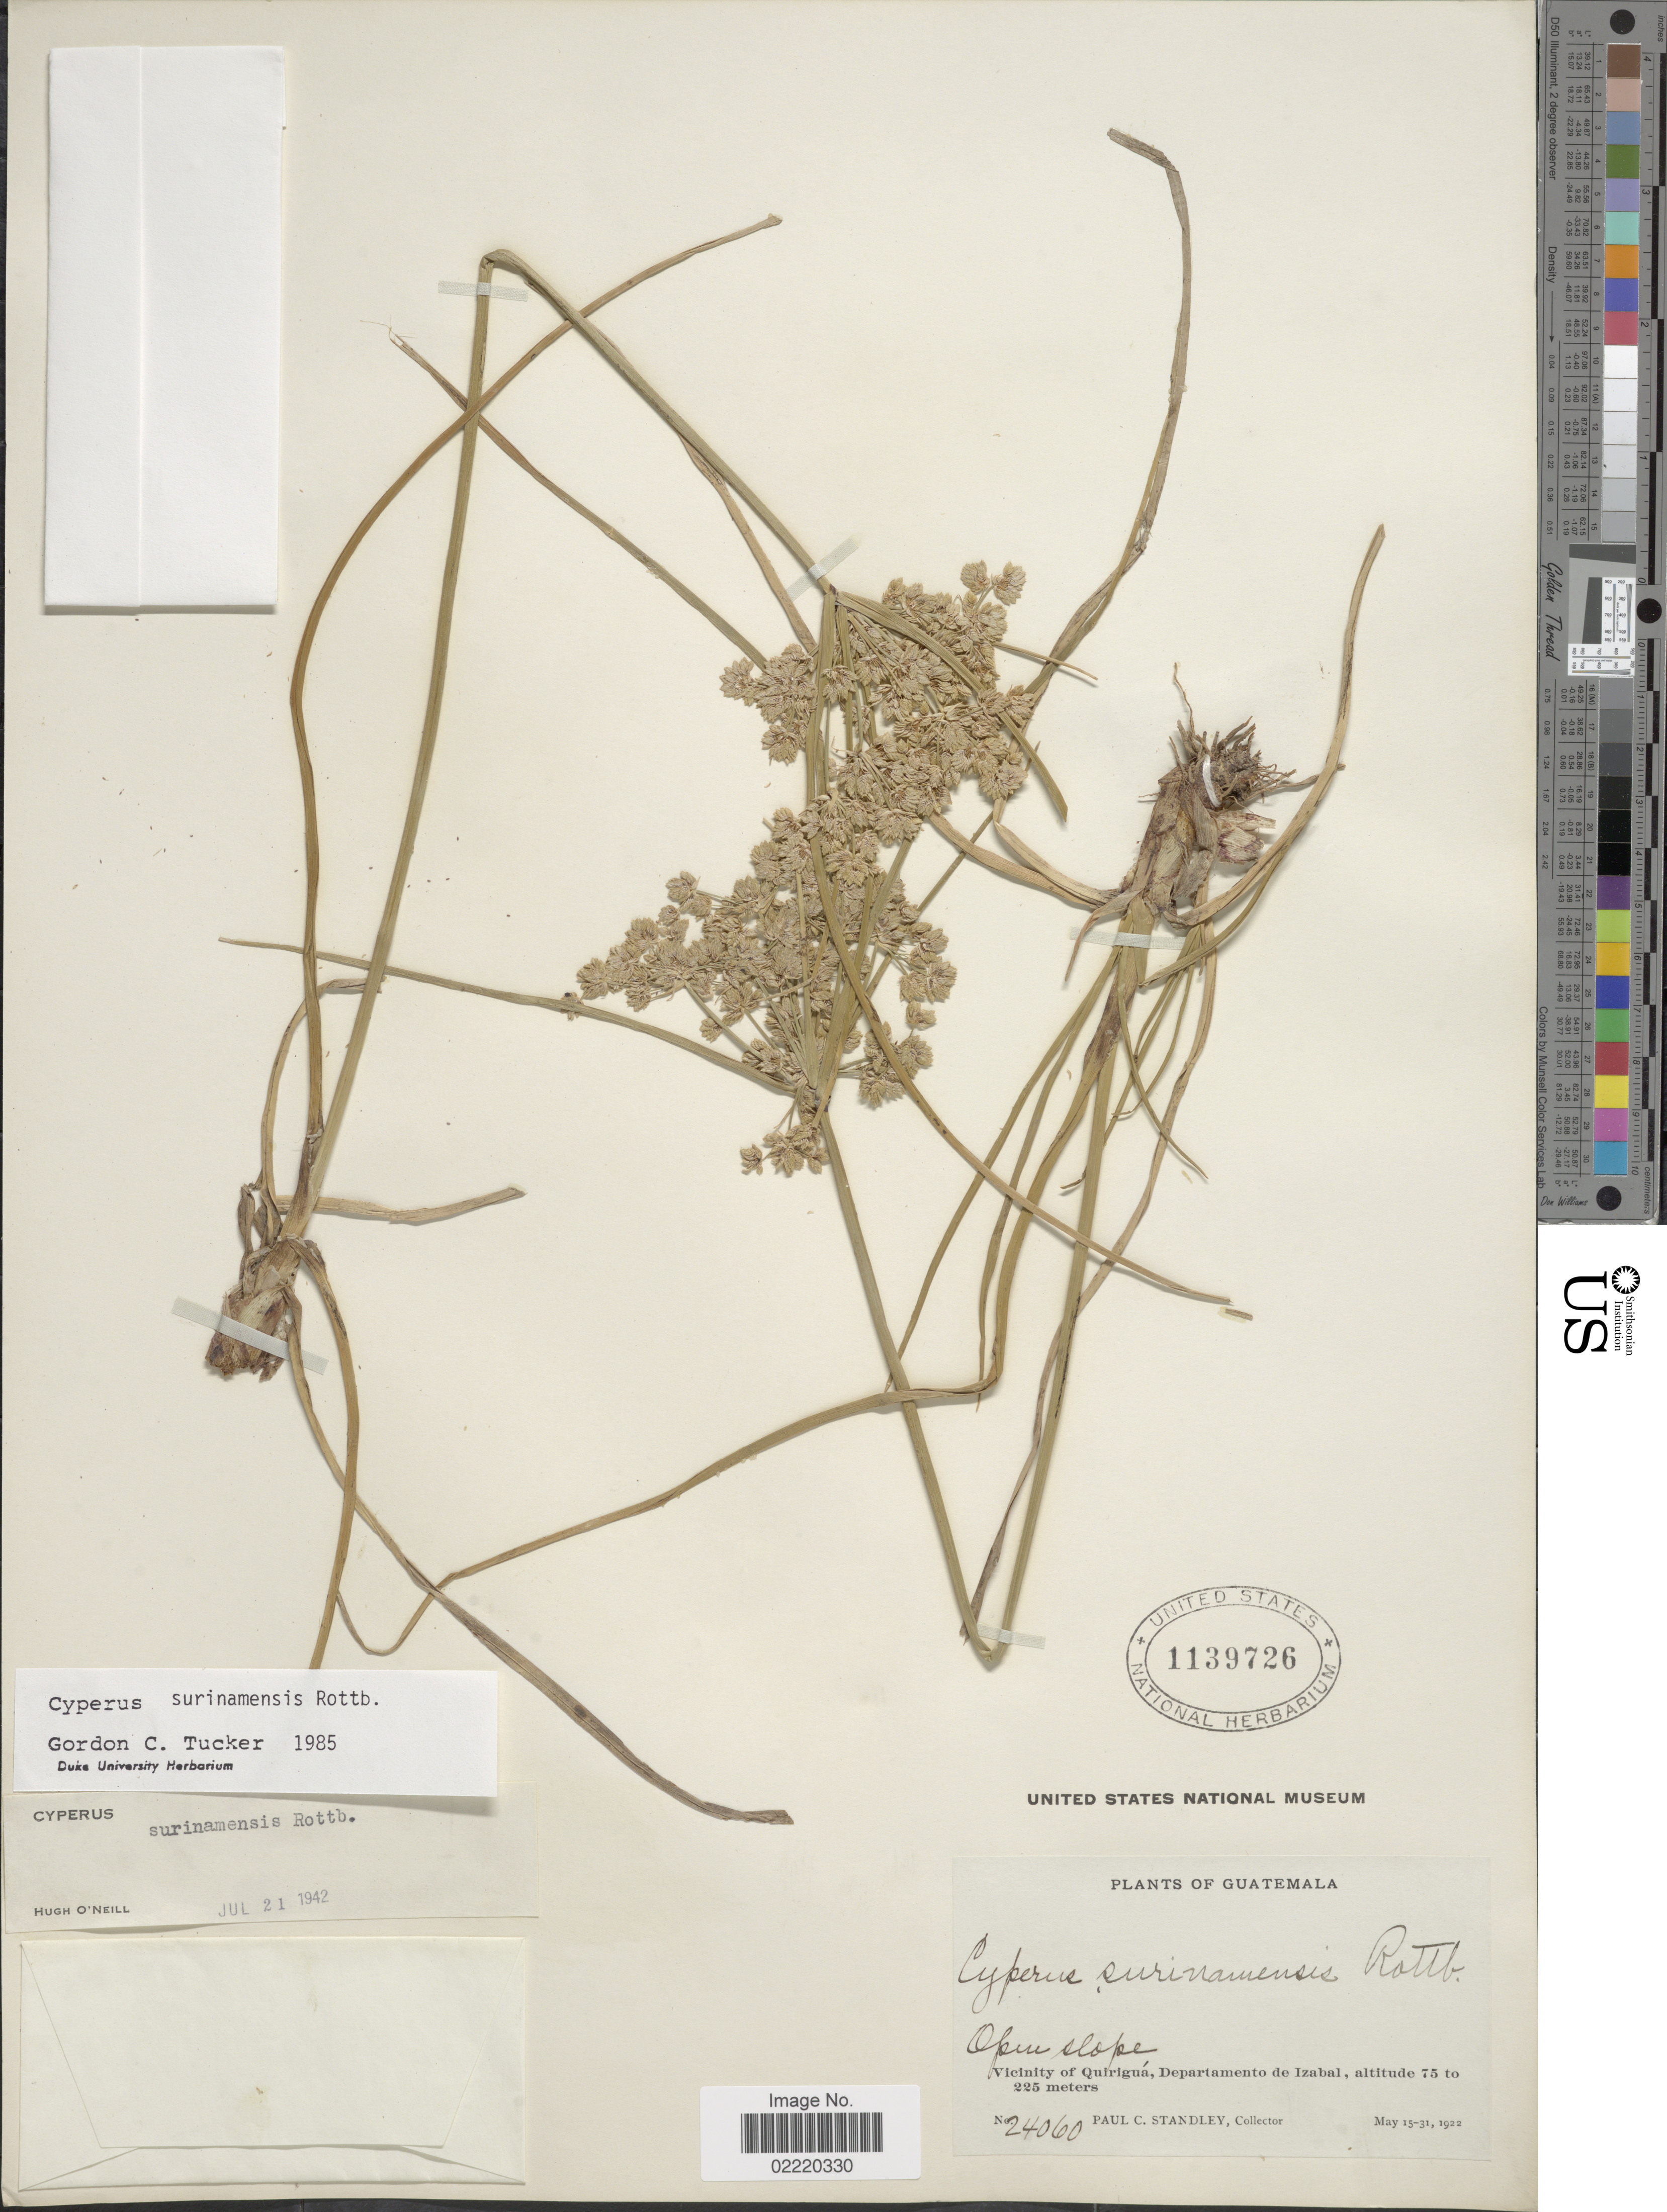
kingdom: Plantae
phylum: Tracheophyta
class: Liliopsida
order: Poales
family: Cyperaceae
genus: Cyperus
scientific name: Cyperus surinamensis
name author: Rottb.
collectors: P. C. Standley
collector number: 24060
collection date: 1922-05-15/1922-05-31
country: Guatemala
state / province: Izabal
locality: Open slope, Vicinity of Quirigua.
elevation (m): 75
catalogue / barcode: US 1139726